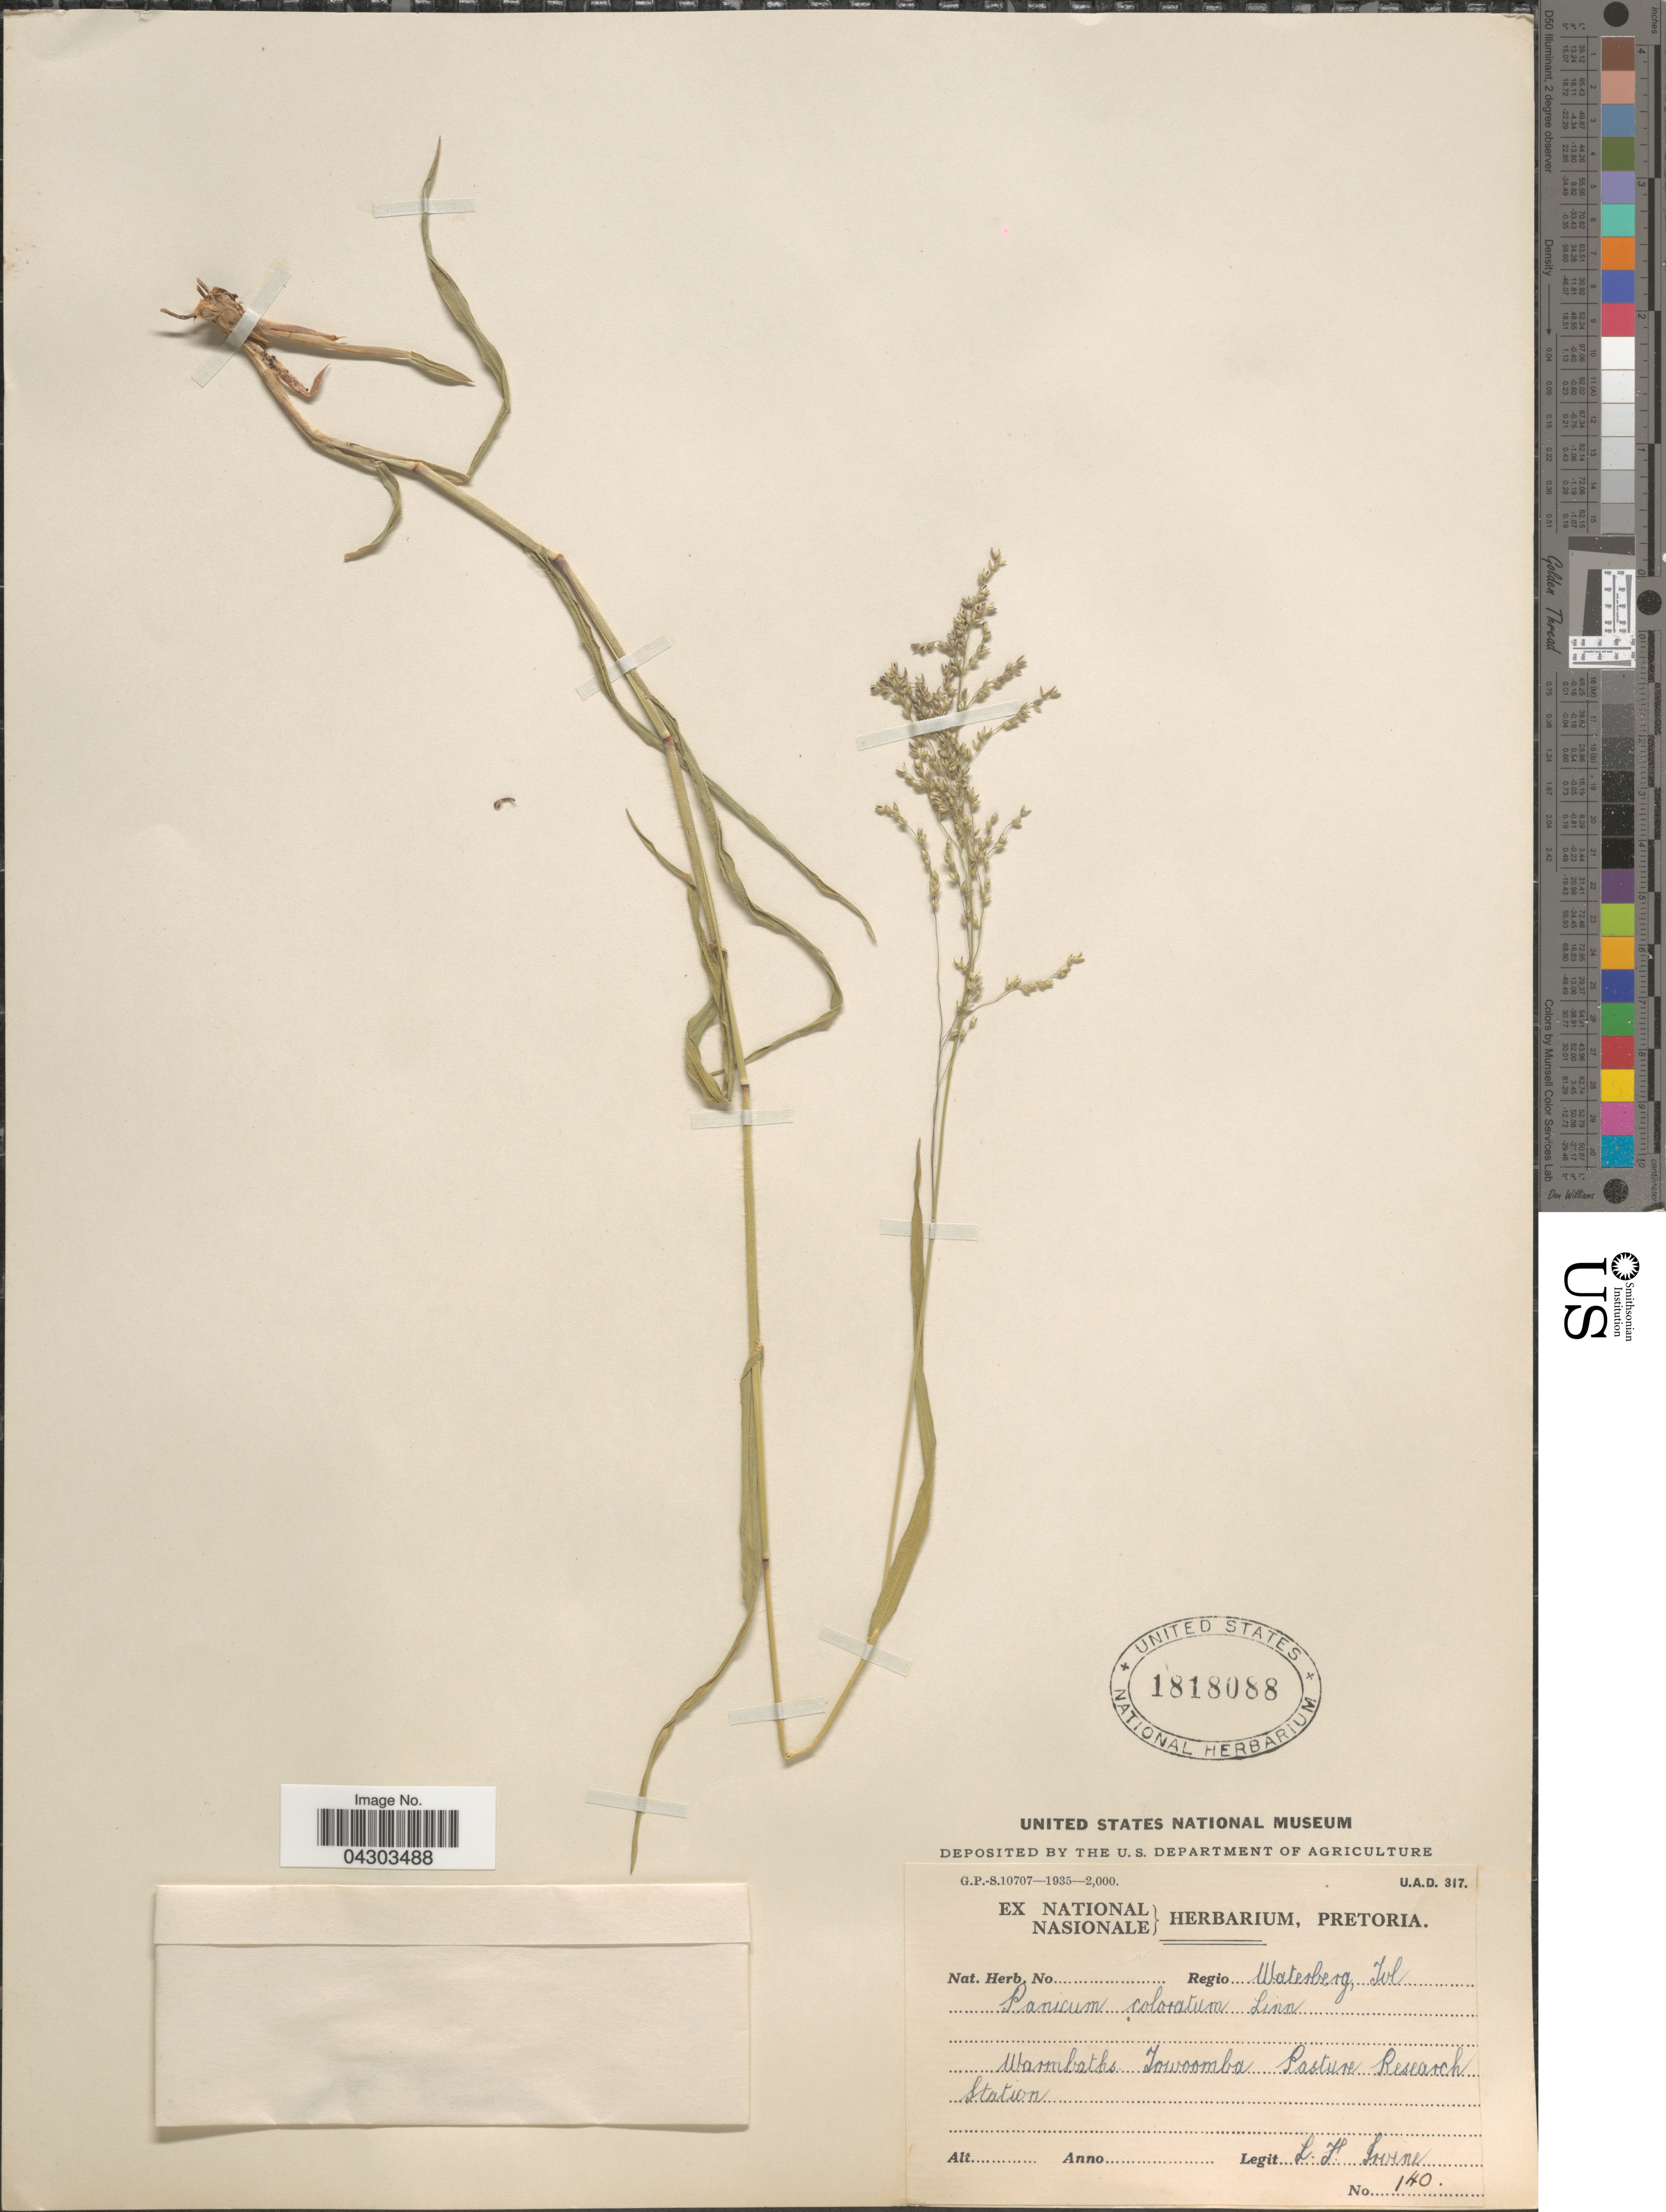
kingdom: Plantae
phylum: Tracheophyta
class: Liliopsida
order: Poales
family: Poaceae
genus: Panicum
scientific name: Panicum coloratum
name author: L.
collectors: L. Irvine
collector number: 140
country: South Africa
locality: Regio Waterberg, Tvl. Warmbaths Towoomba Pasture Research Station.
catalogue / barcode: US 1818088